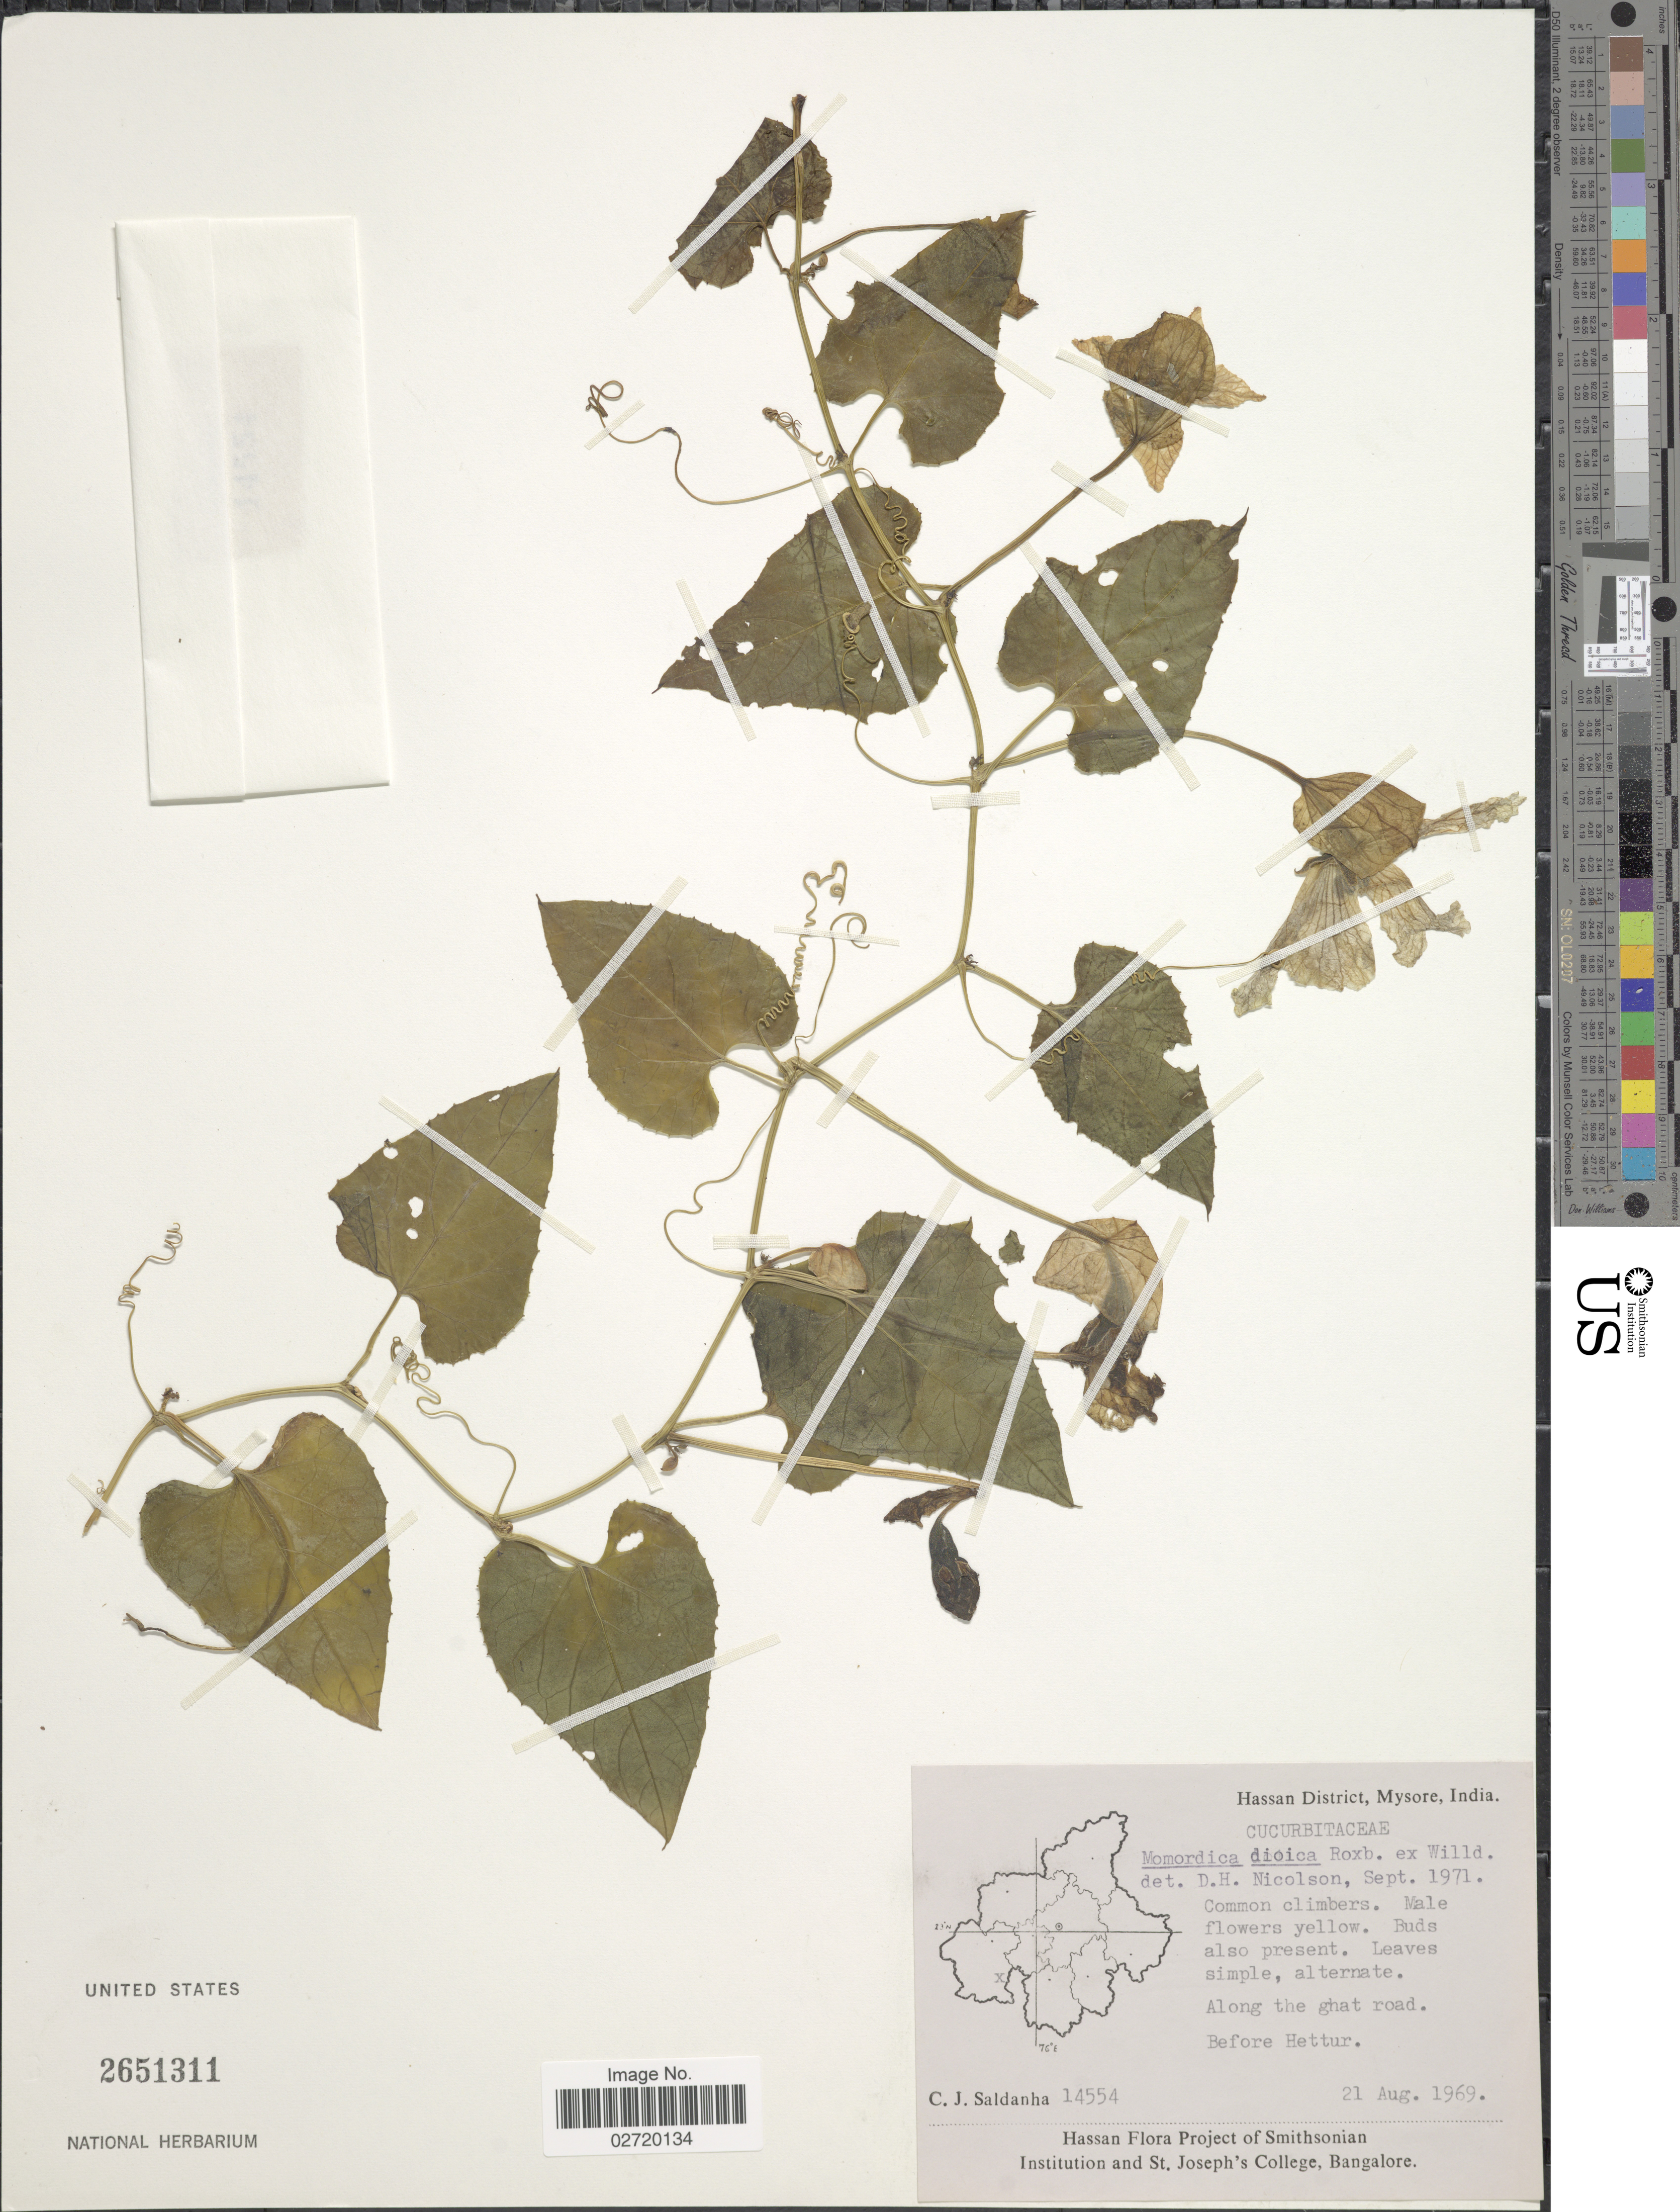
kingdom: Plantae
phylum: Tracheophyta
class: Magnoliopsida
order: Cucurbitales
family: Cucurbitaceae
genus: Momordica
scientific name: Momordica dioica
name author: Roxb. ex Willd.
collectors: C. J. Saldanha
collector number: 14554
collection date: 1969-08-21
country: India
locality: Hassan District, Mysore, Along the ghat road, Before Hettur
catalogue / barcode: US 2651311